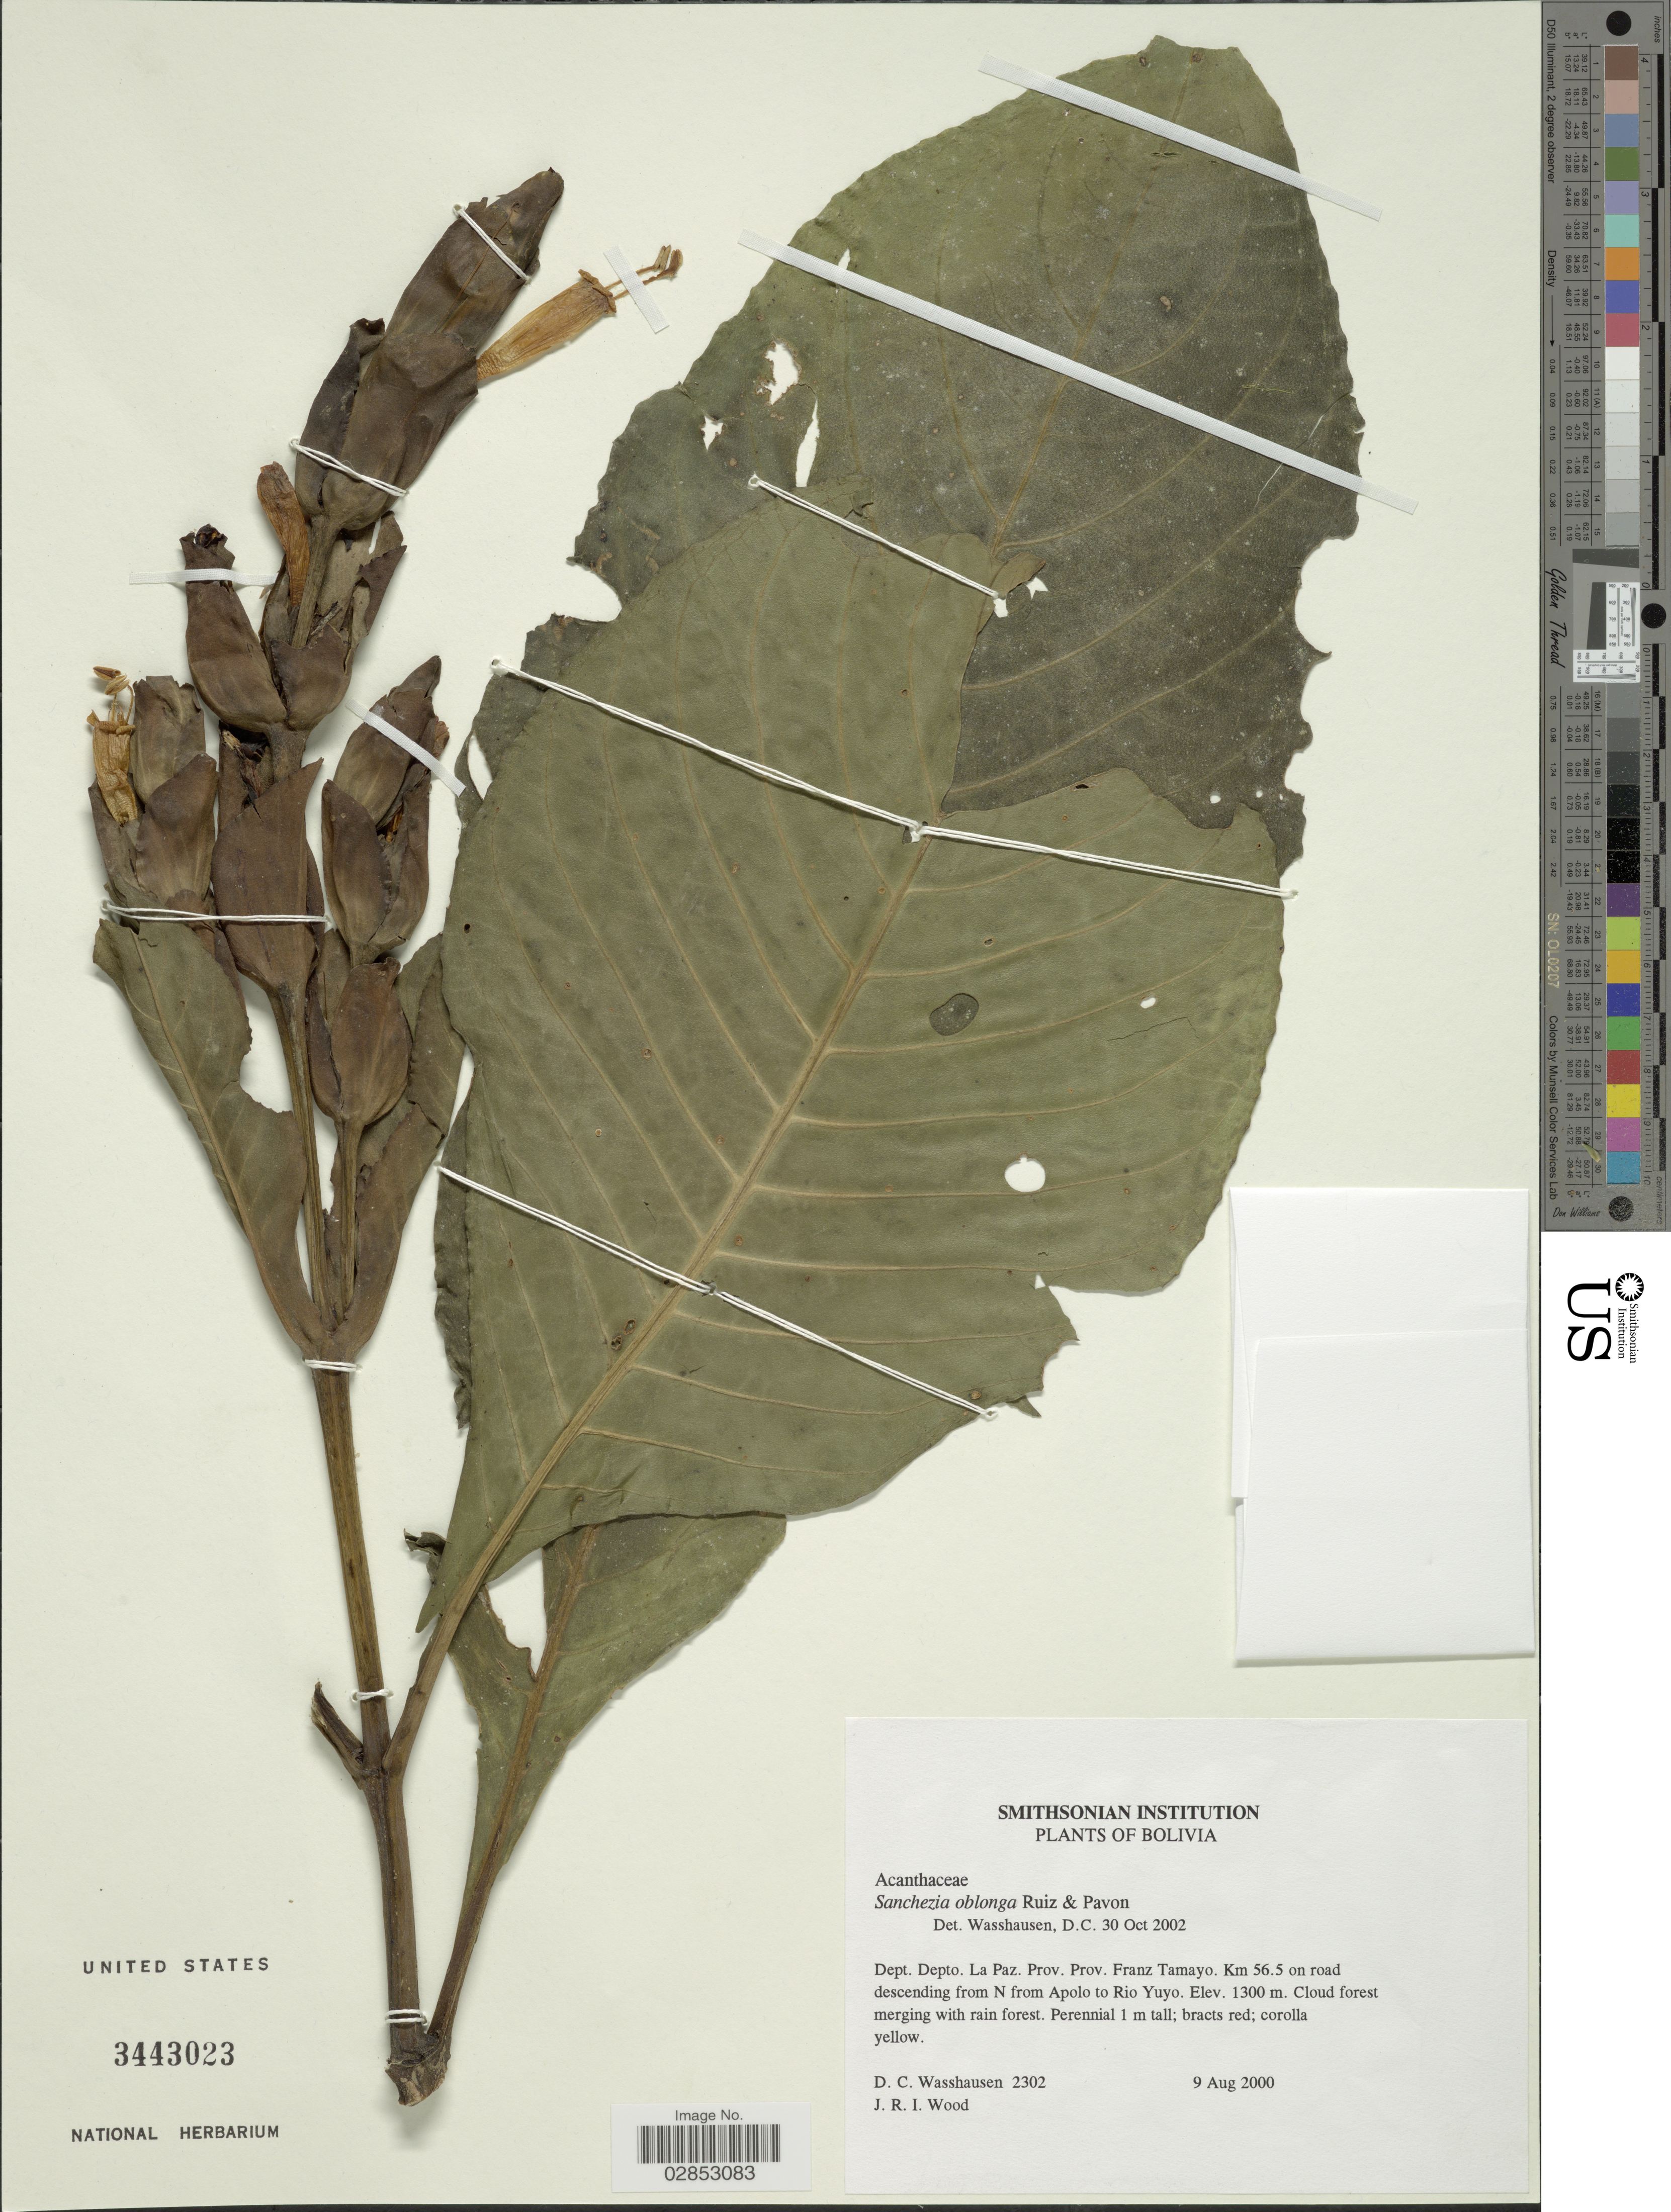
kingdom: Plantae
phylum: Tracheophyta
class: Magnoliopsida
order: Lamiales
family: Acanthaceae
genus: Sanchezia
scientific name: Sanchezia oblonga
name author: Ruiz & Pav.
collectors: D. C. Wasshausen & J. R. I. Wood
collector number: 2302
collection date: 2000-08-09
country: Bolivia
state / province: La Paz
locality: Dept. Depto. La Paz. Prov. Franz Tamayo. Km 56.5 on road descending from N from Apolo to Rio Yuyo.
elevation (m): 1300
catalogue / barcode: US 3443023